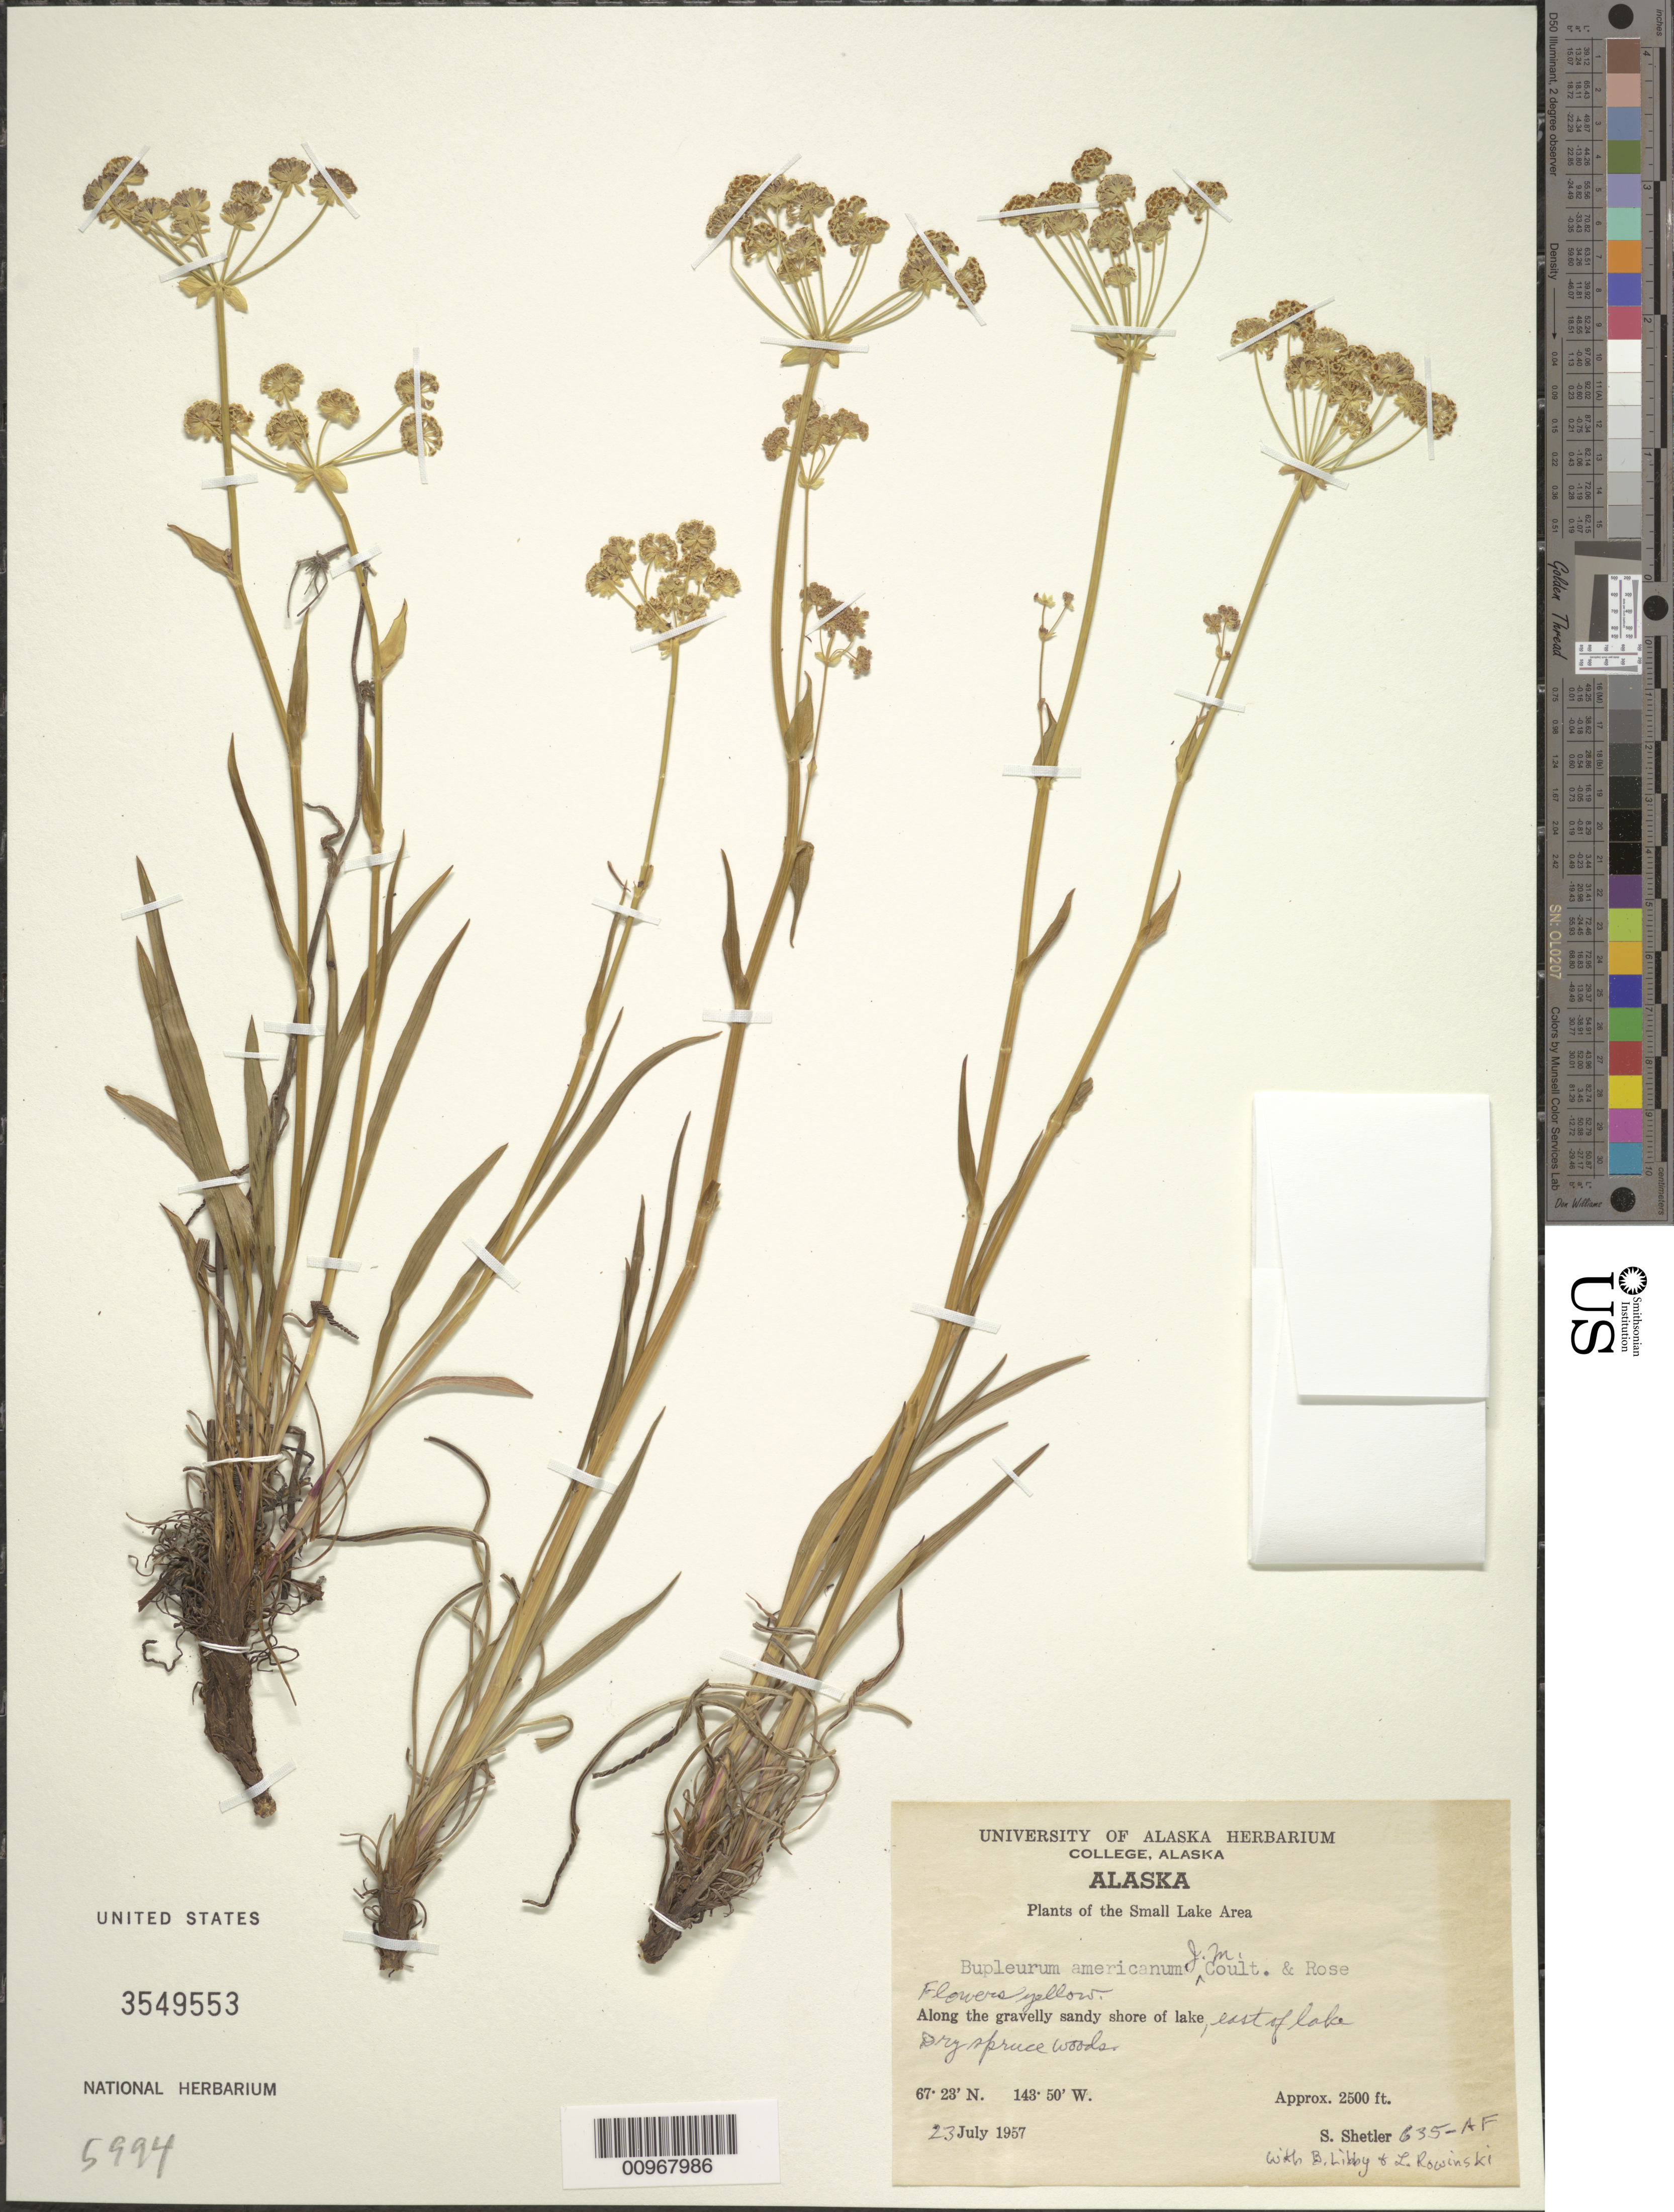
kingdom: Plantae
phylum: Tracheophyta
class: Magnoliopsida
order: Apiales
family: Apiaceae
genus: Bupleurum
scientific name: Bupleurum americanum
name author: J.M. Coult. & Rose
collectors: S. Shetler, B. Libby & L. Rowinski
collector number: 635-AF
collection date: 1957-07-23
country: United States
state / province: Alaska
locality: The Small Lake Area, Along the gravelly sandy shore of lake, east of lake.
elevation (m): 762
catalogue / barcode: US 3549533